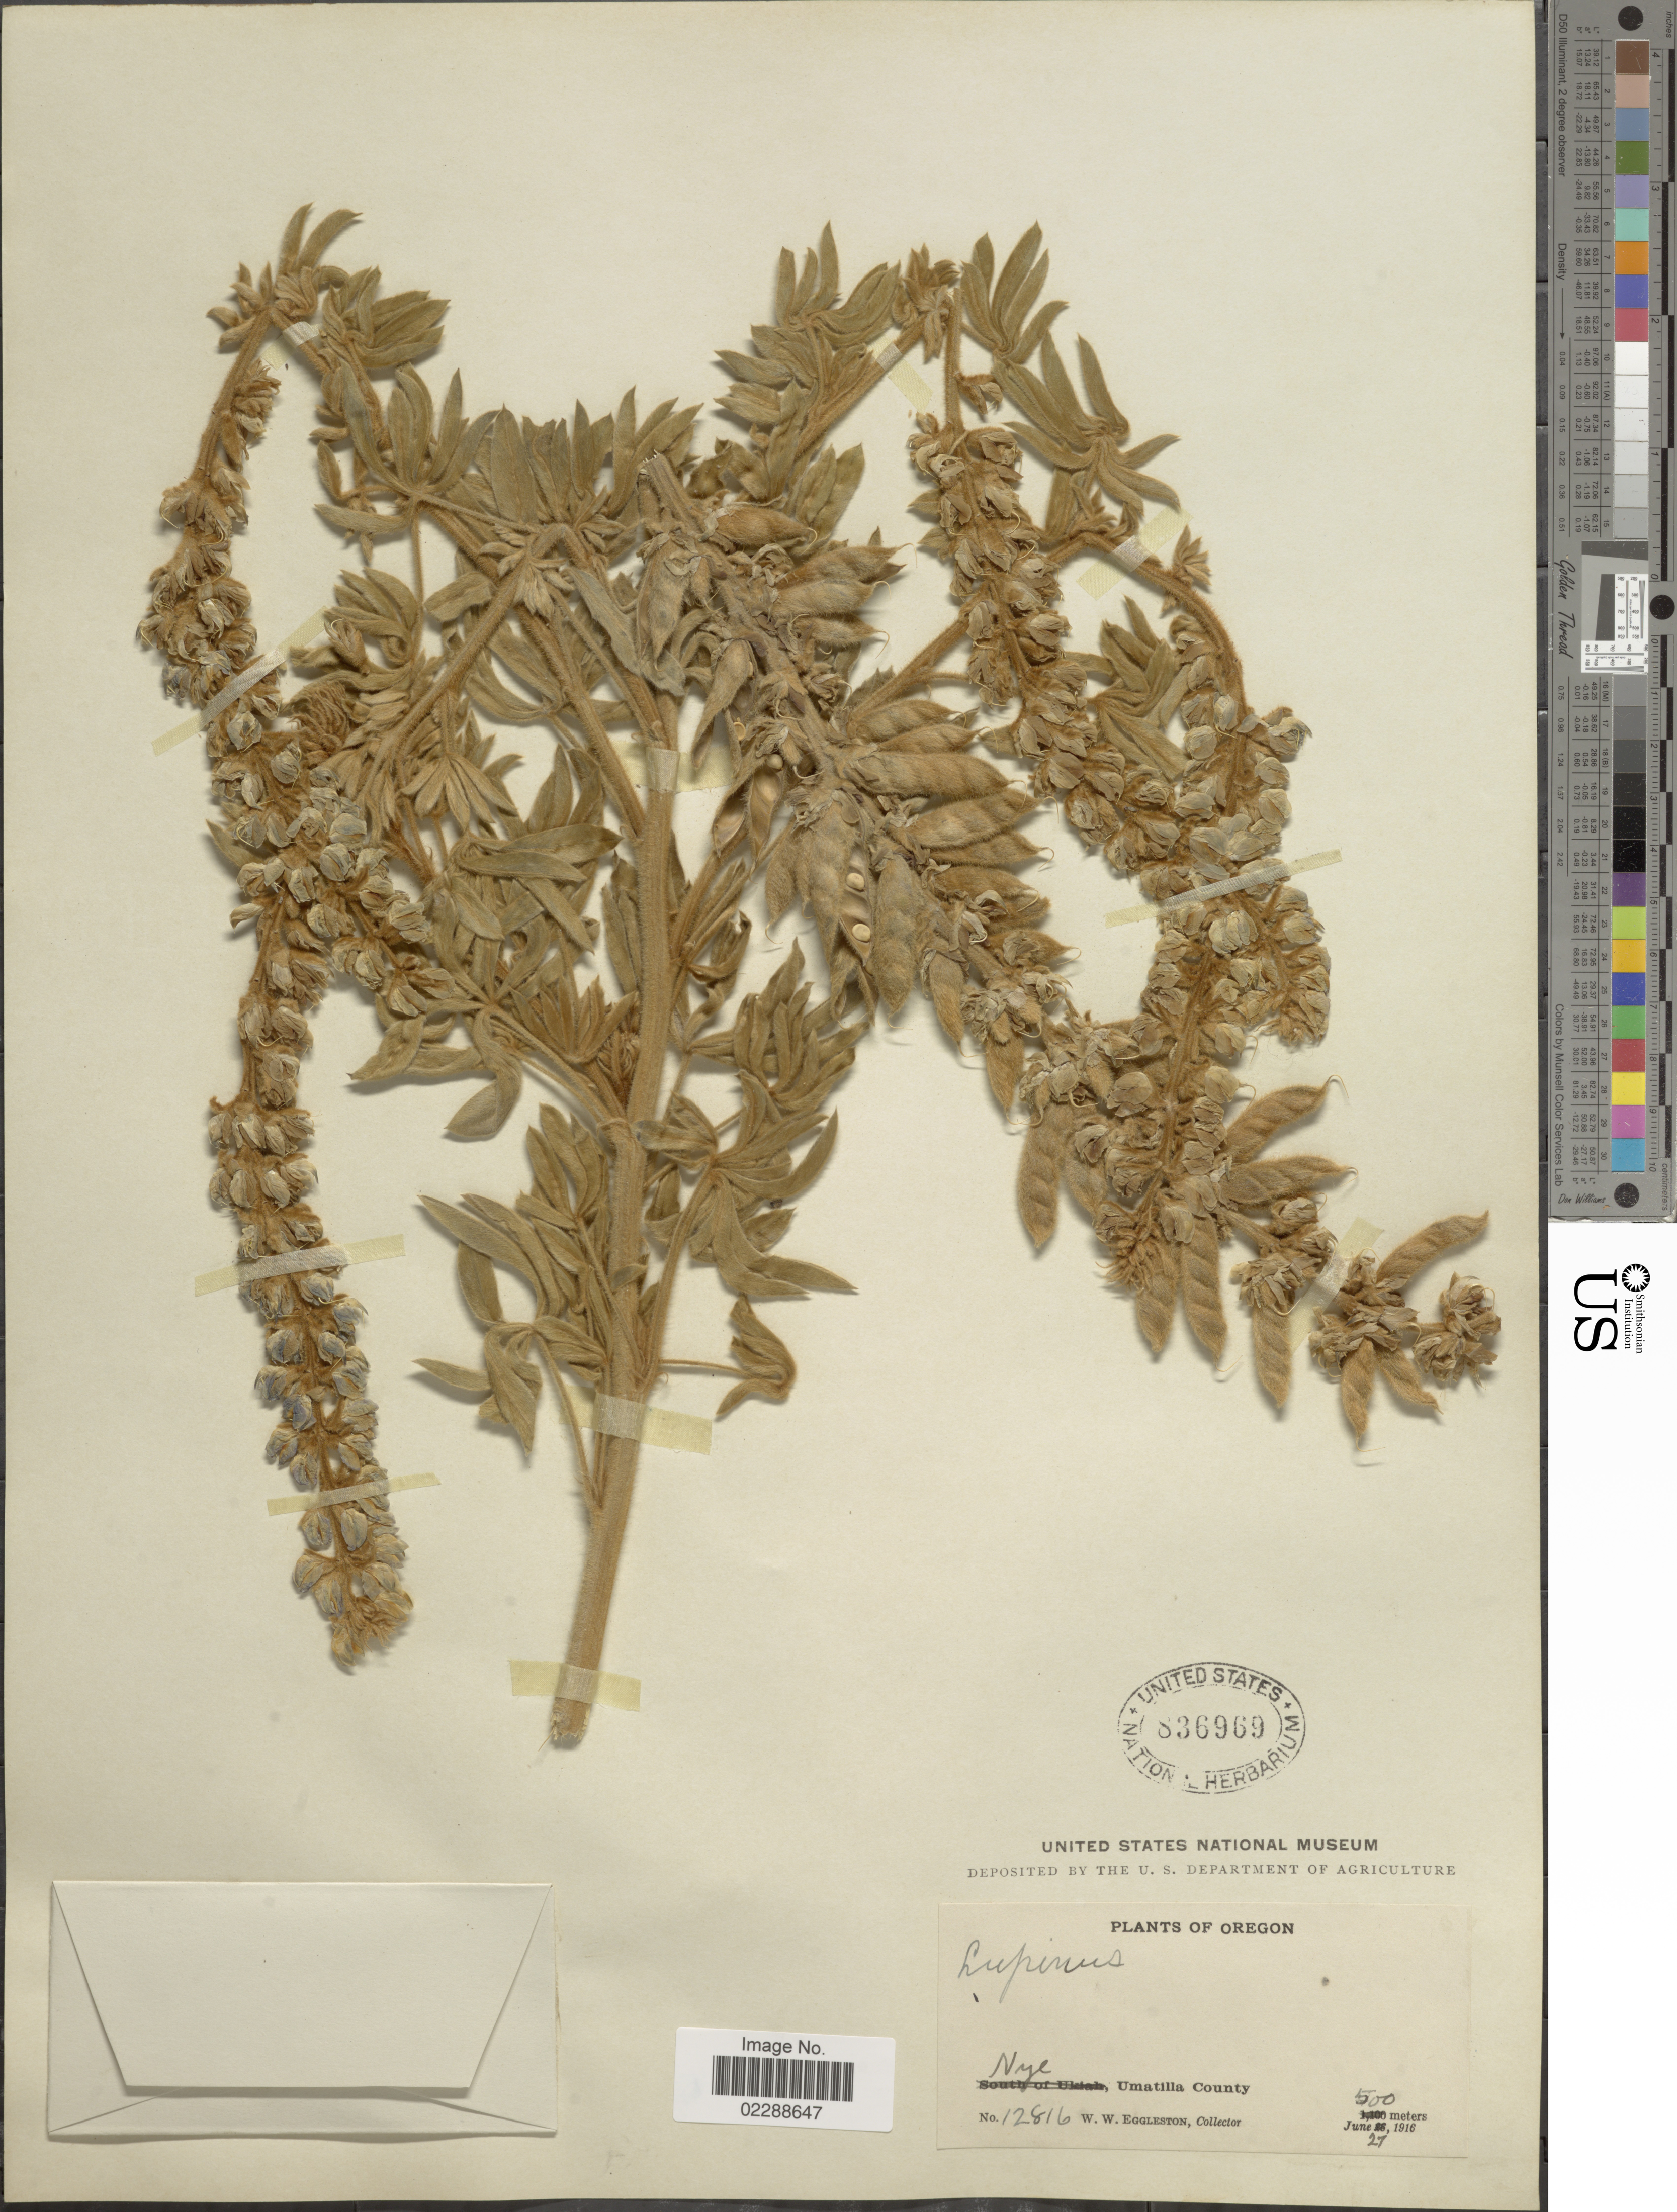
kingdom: Plantae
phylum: Tracheophyta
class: Magnoliopsida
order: Fabales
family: Fabaceae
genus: Lupinus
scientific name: Lupinus sp.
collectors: W. W. Eggleston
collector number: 12816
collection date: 1916-06-27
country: United States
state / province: Oregon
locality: Nye, Umatilla County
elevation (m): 500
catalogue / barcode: US 836969